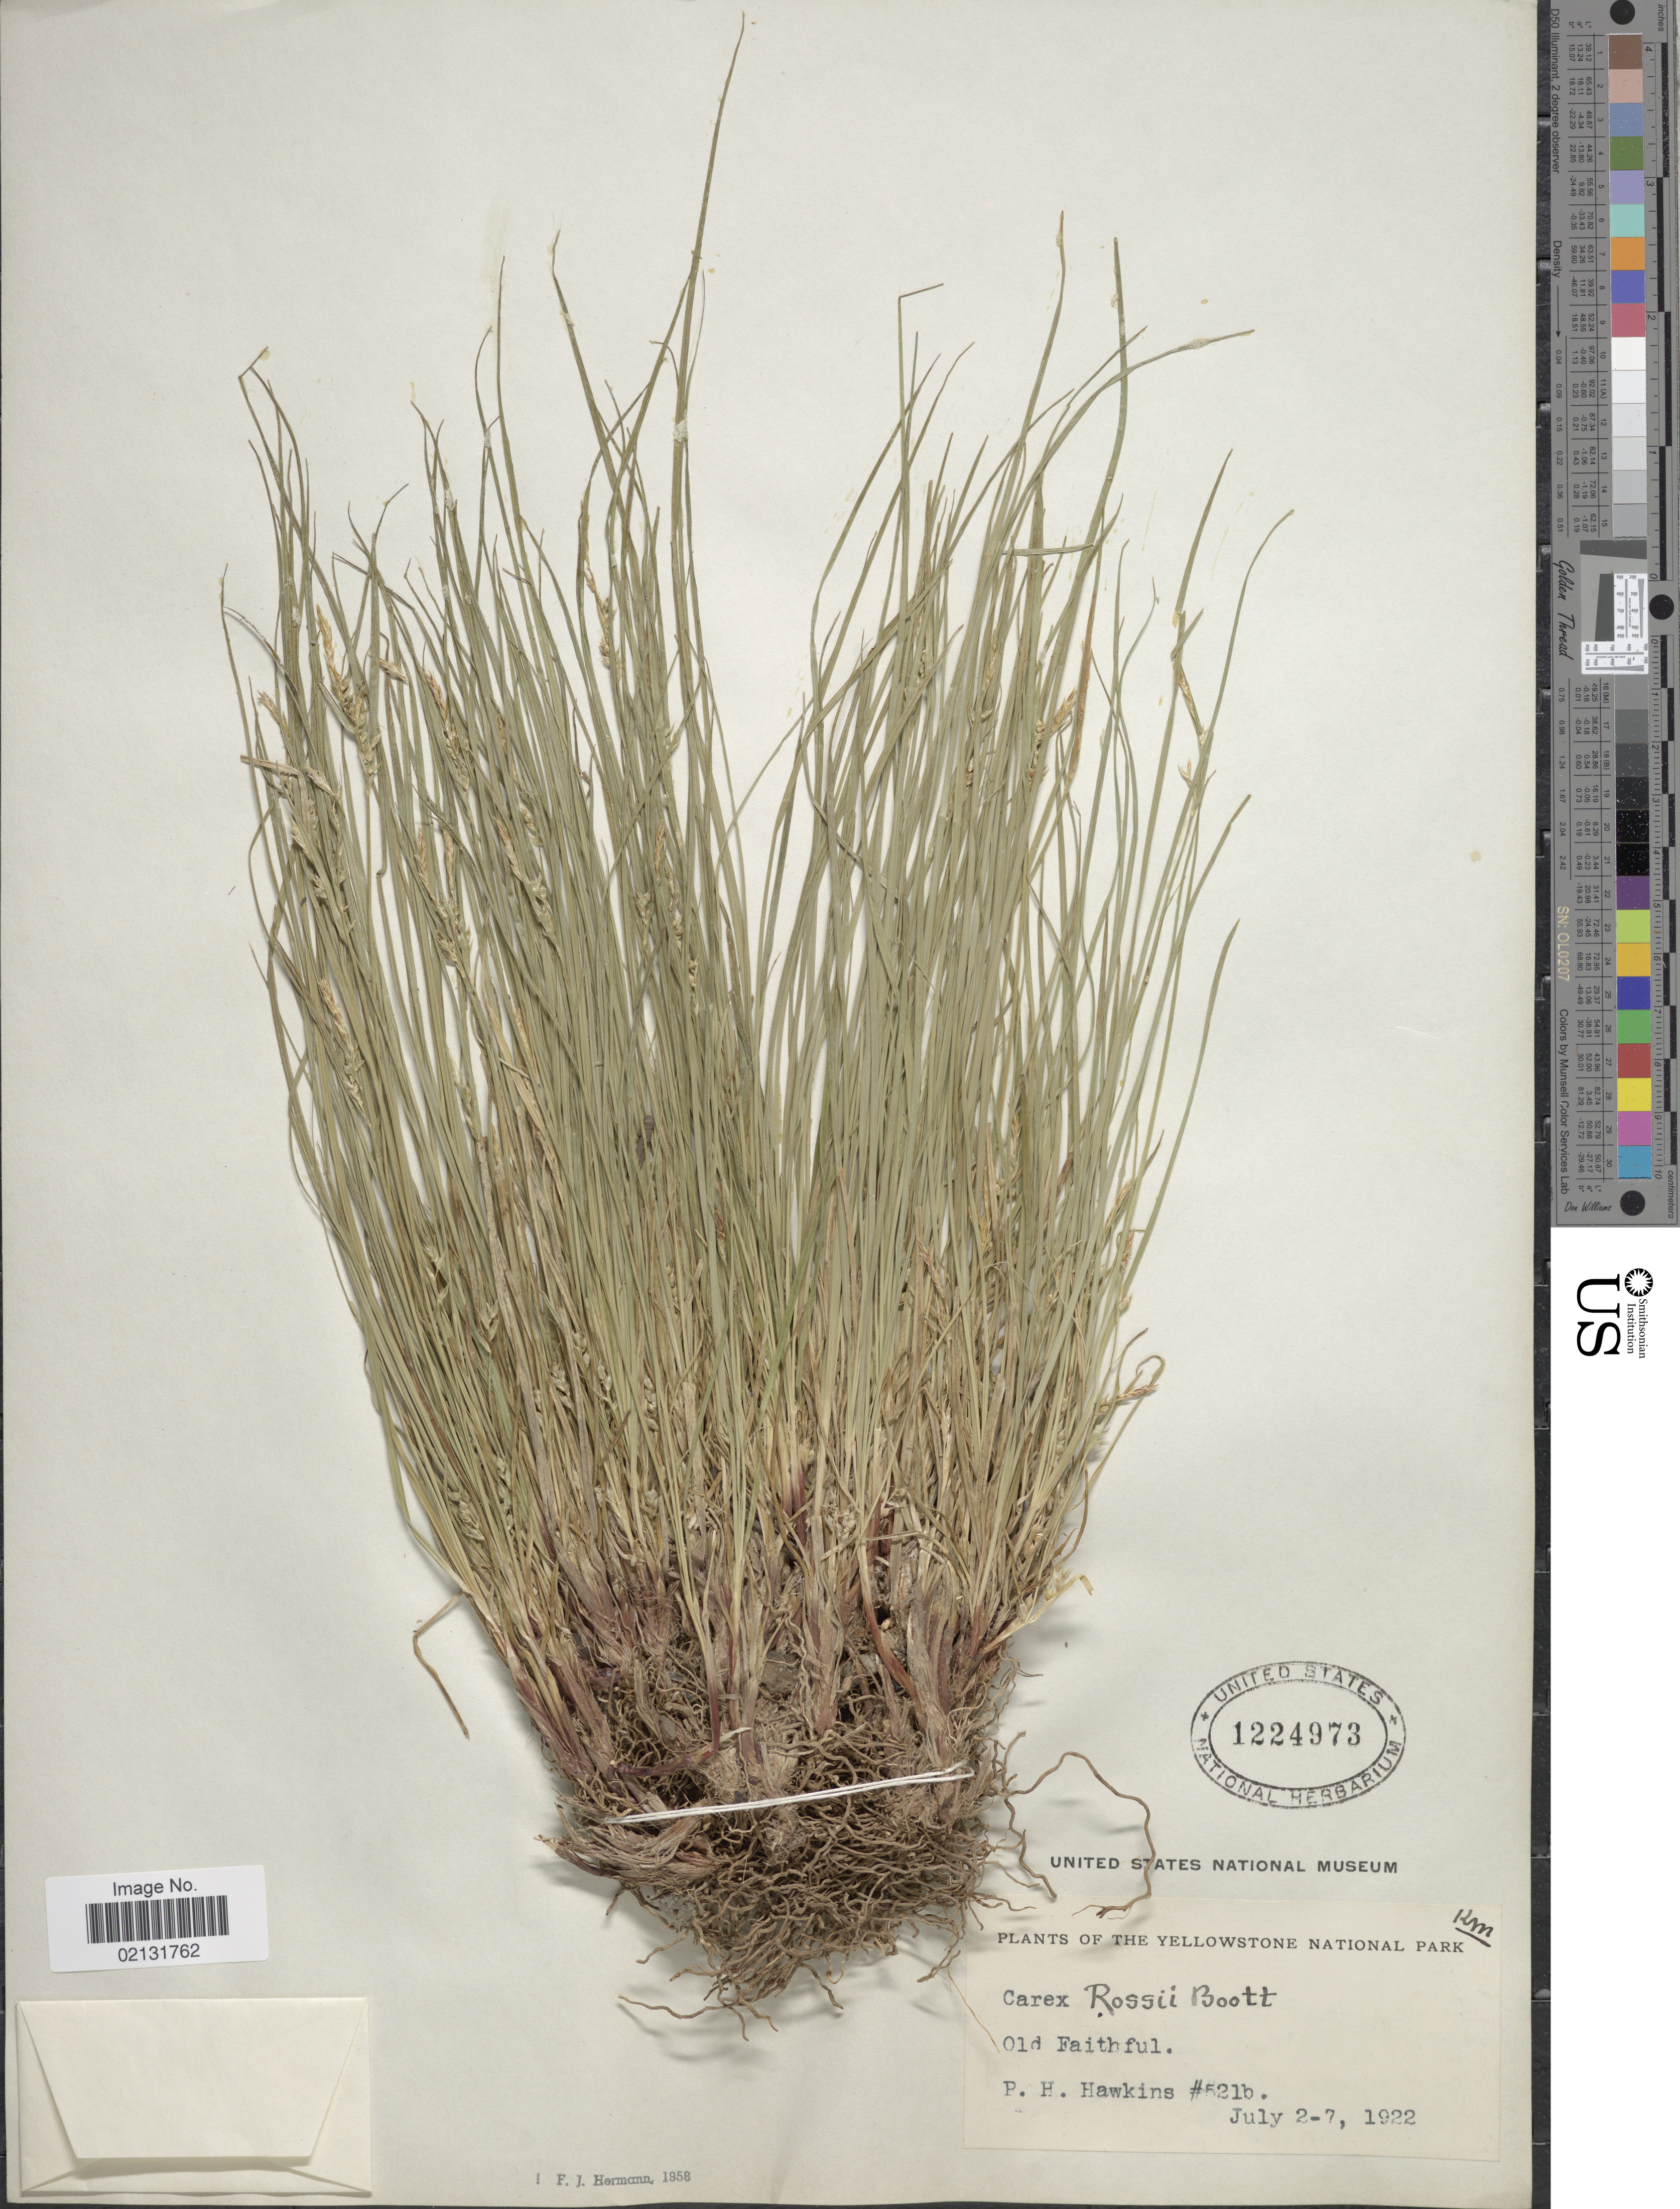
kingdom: Plantae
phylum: Tracheophyta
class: Liliopsida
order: Poales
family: Cyperaceae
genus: Carex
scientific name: Carex rossii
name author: Boott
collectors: P. Hawkins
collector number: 521b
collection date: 1922-07-02/1922-07-07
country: United States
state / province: Wyoming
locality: The Yellowstone National Park, Old Faithful.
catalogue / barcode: US 1224973